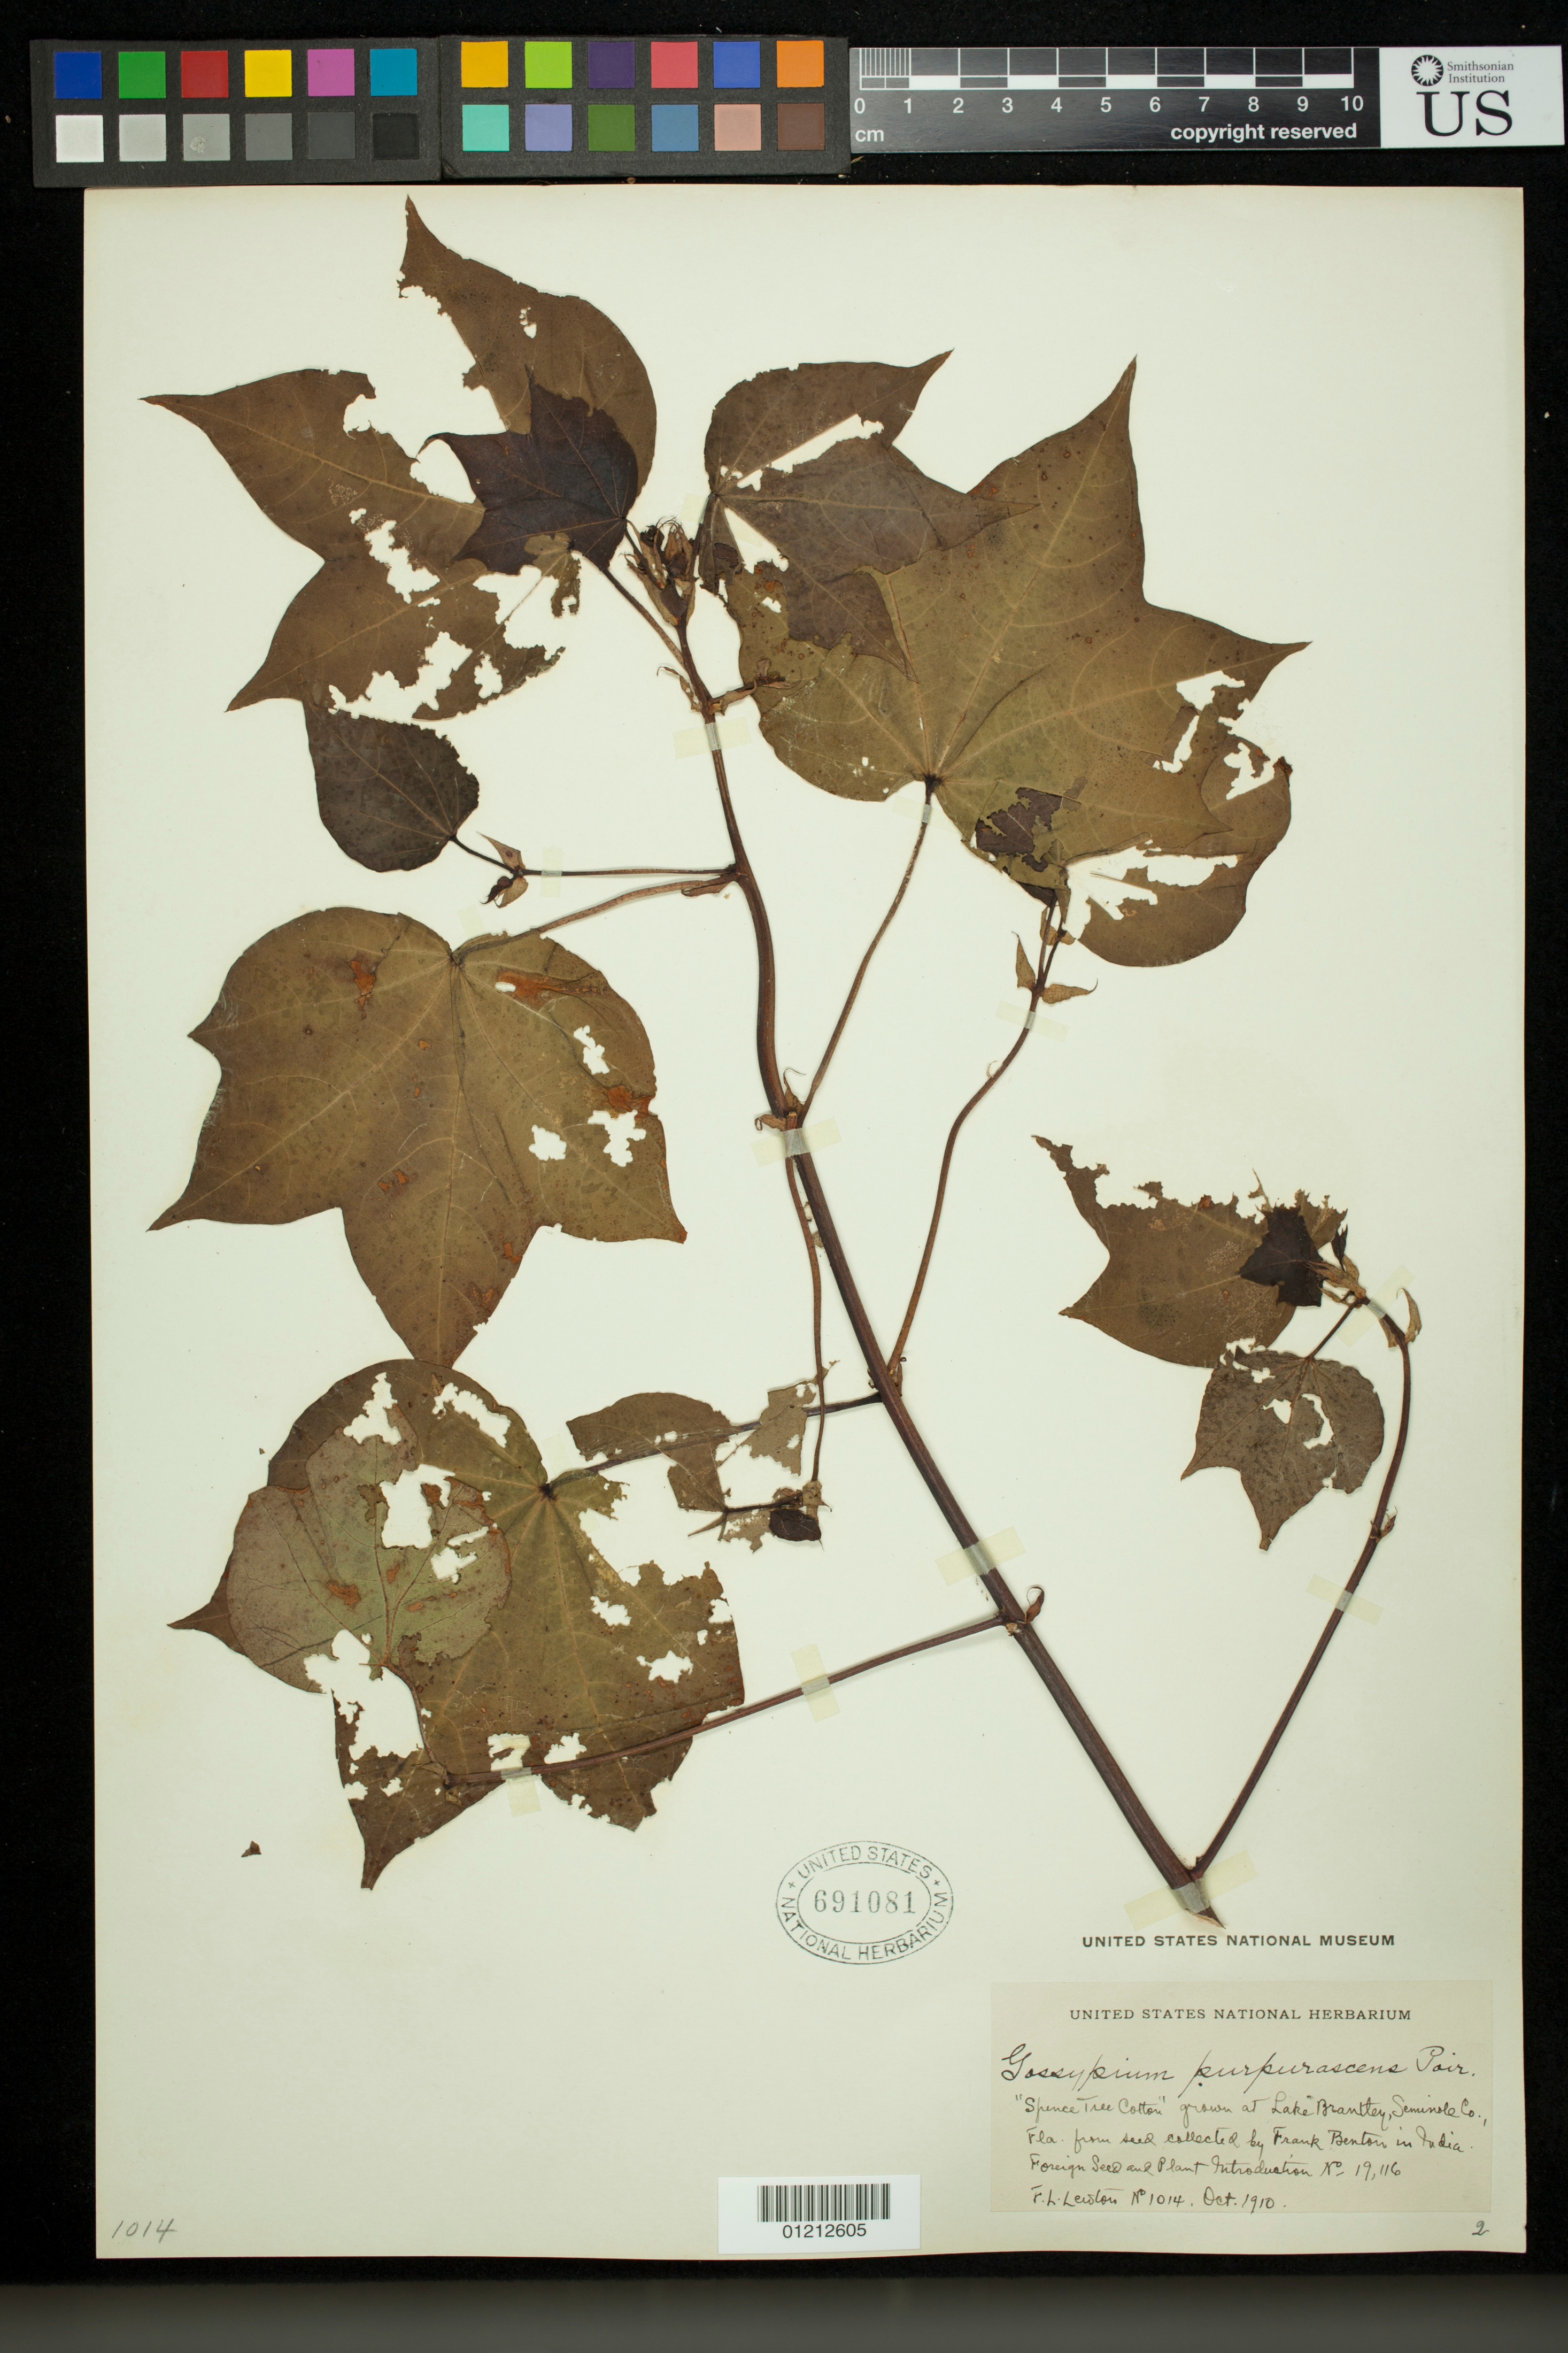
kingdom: Plantae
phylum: Tracheophyta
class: Magnoliopsida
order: Malvales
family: Malvaceae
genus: Gossypium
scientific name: Gossypium purpurascens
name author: Poir.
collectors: F. L. Lewton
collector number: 1014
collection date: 1910-10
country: United States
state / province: Florida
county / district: Seminole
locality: Lake Brantley, FL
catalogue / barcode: US 691081